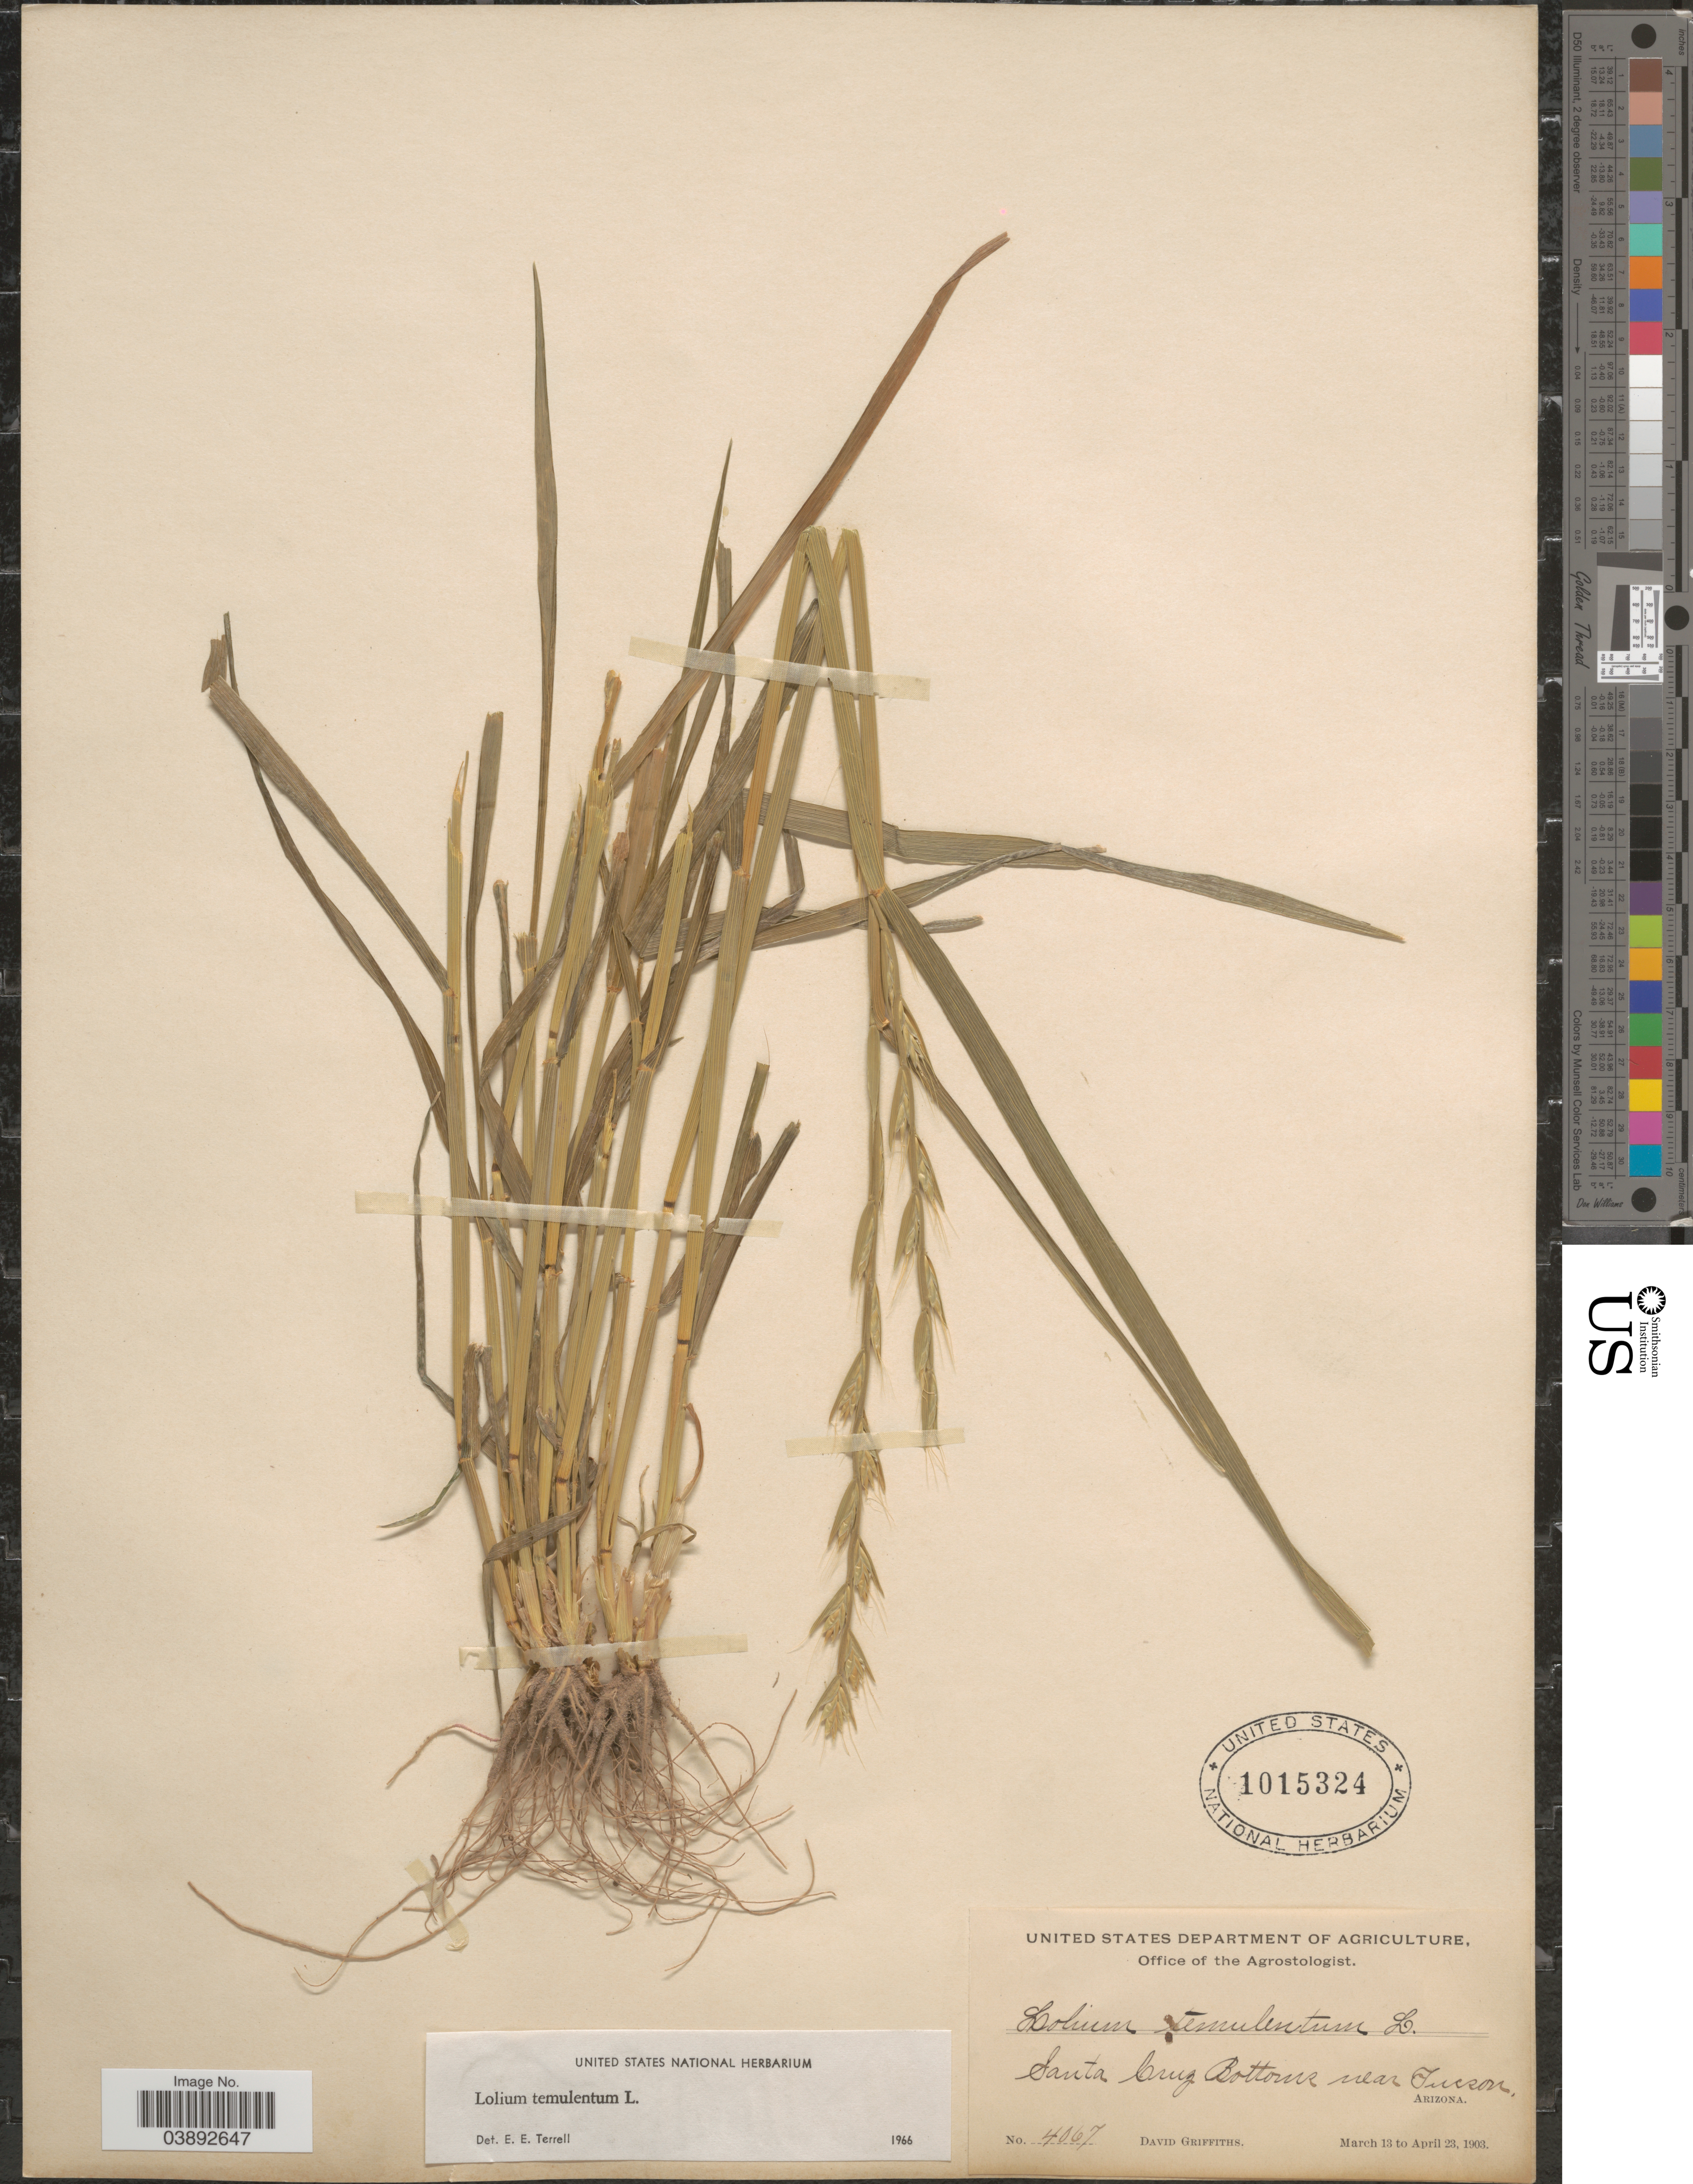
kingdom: Plantae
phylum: Tracheophyta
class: Liliopsida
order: Poales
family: Poaceae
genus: Lolium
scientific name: Lolium temulentum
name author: L.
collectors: D. Griffiths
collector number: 4067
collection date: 1903-03-13/1903-04-23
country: United States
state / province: Arizona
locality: Santa Cruz Bottoms near Tucson.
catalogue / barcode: US 1015324